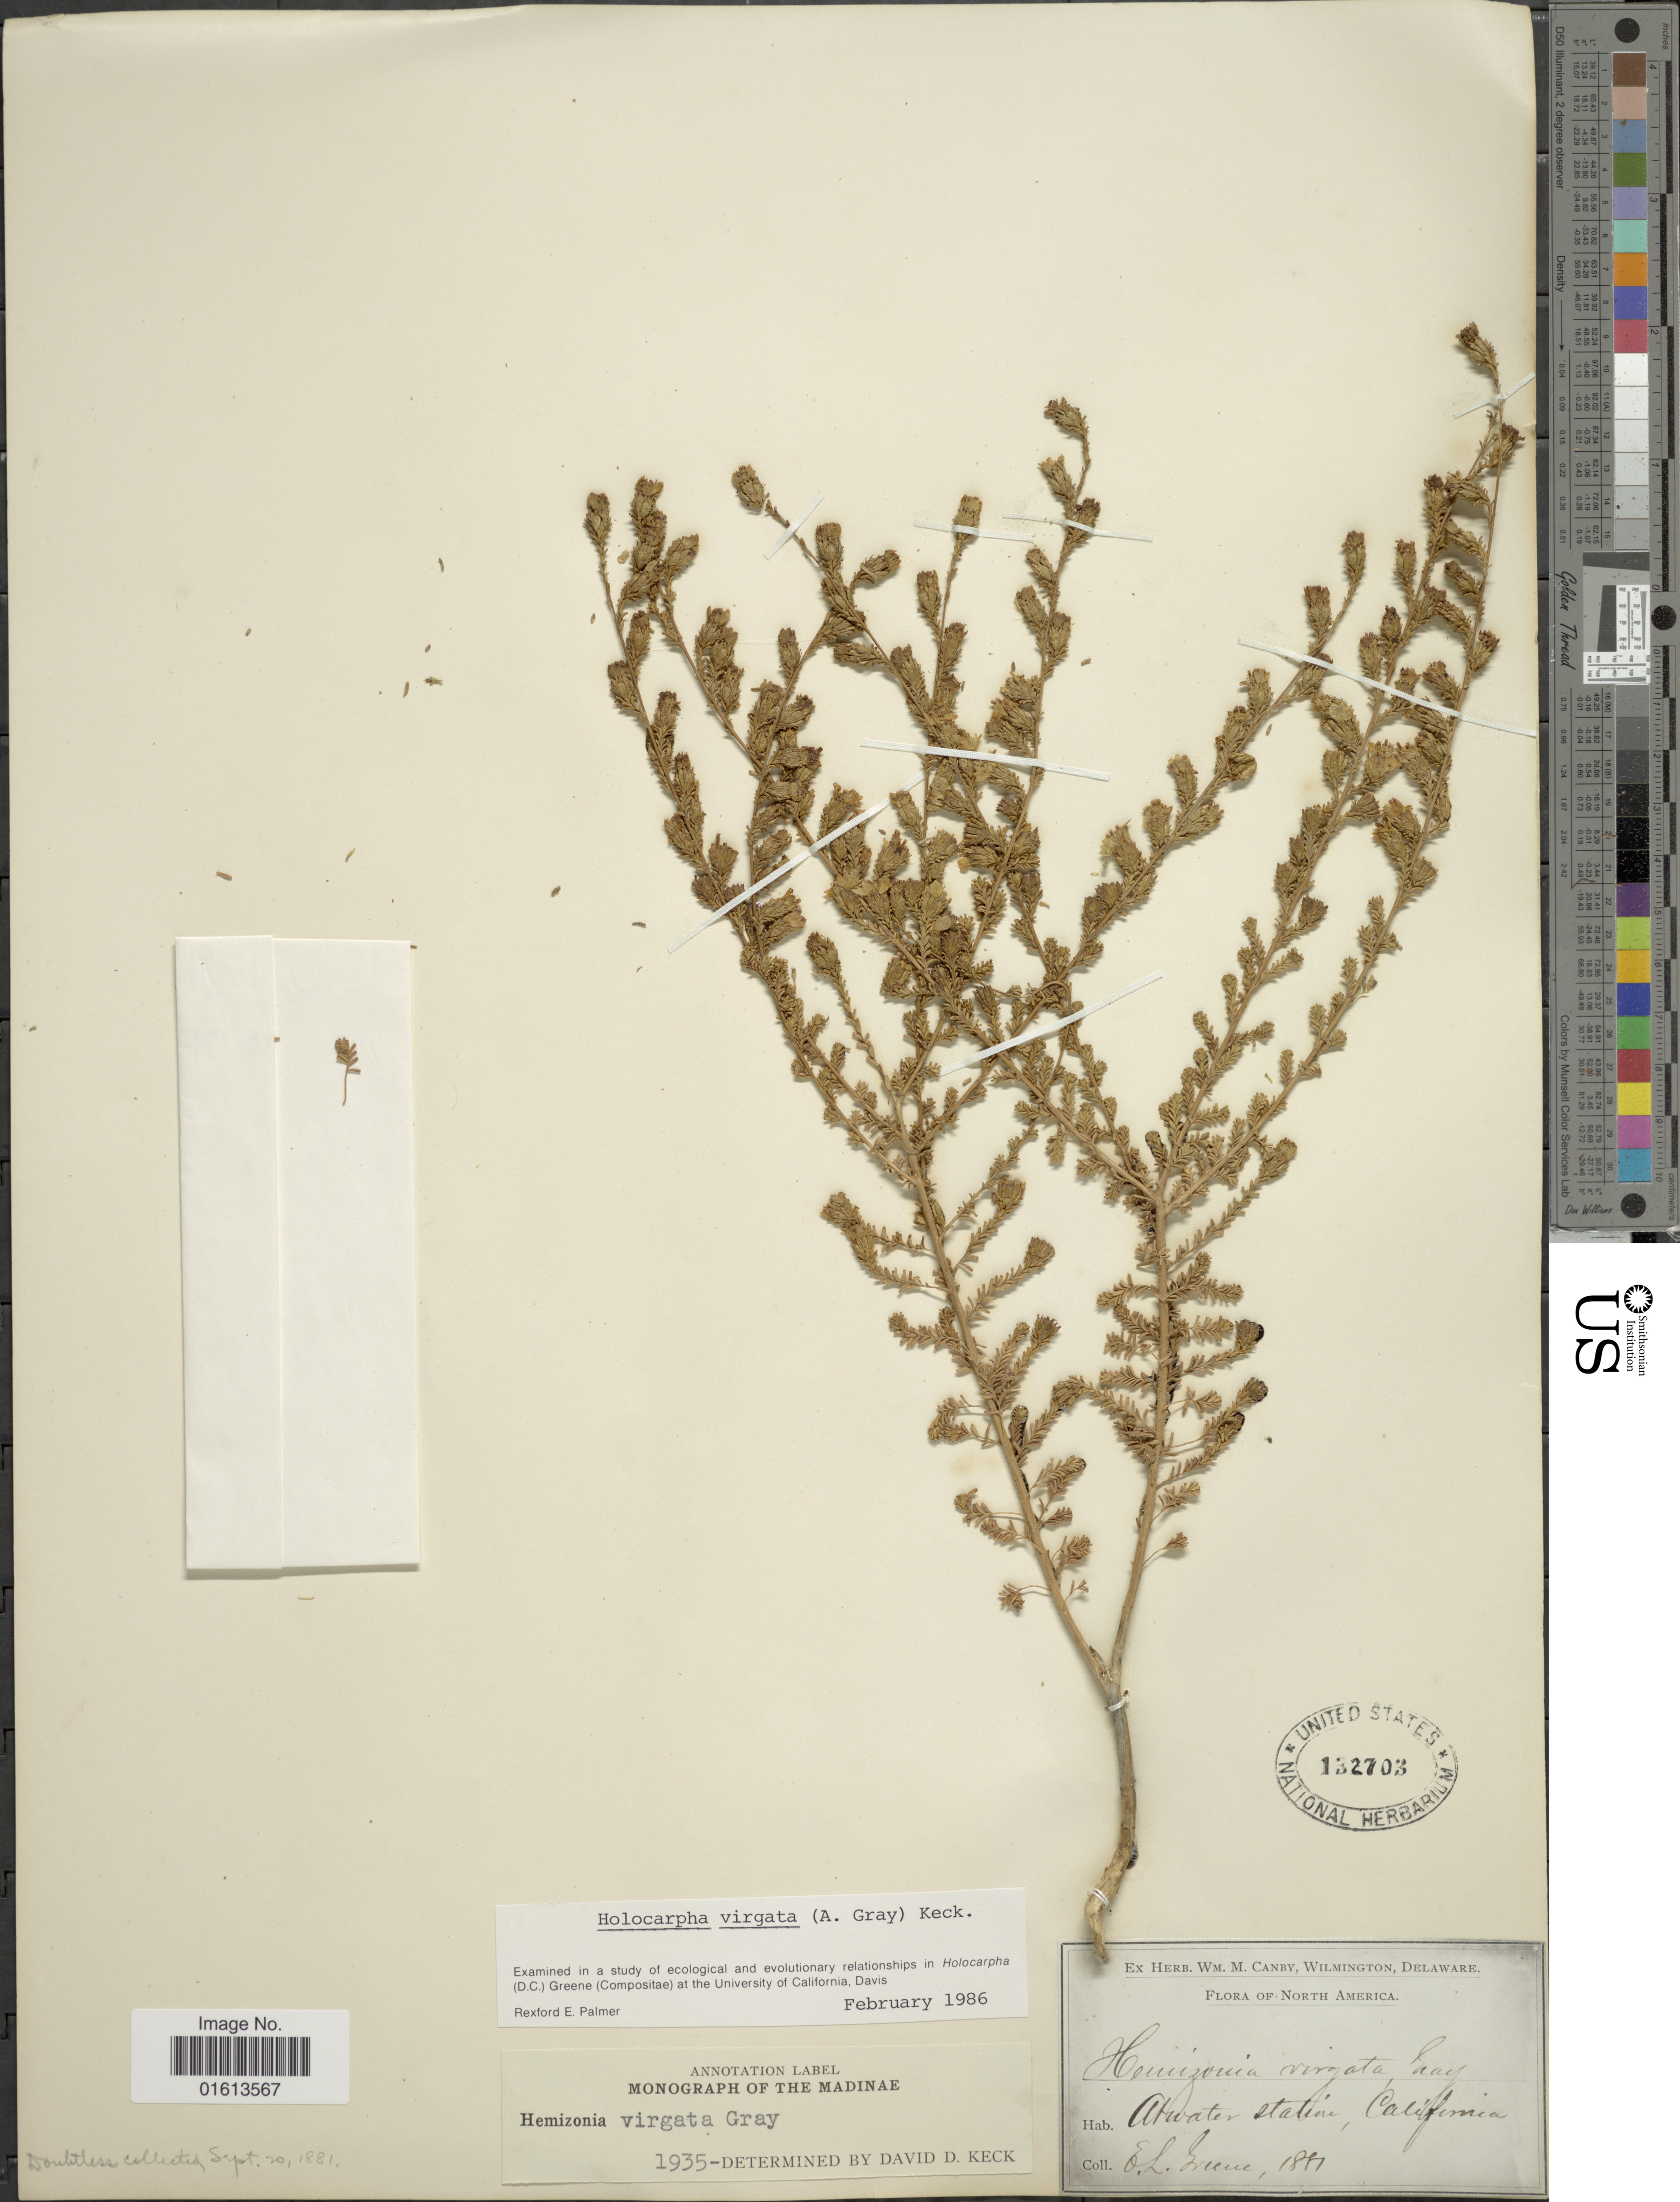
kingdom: Plantae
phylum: Tracheophyta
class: Magnoliopsida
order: Asterales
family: Asteraceae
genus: Holocarpha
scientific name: Holocarpha virgata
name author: (A. Gray) D.D. Keck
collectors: E. L. Greene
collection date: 1881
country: United States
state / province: California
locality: Atwater station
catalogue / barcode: US 132703